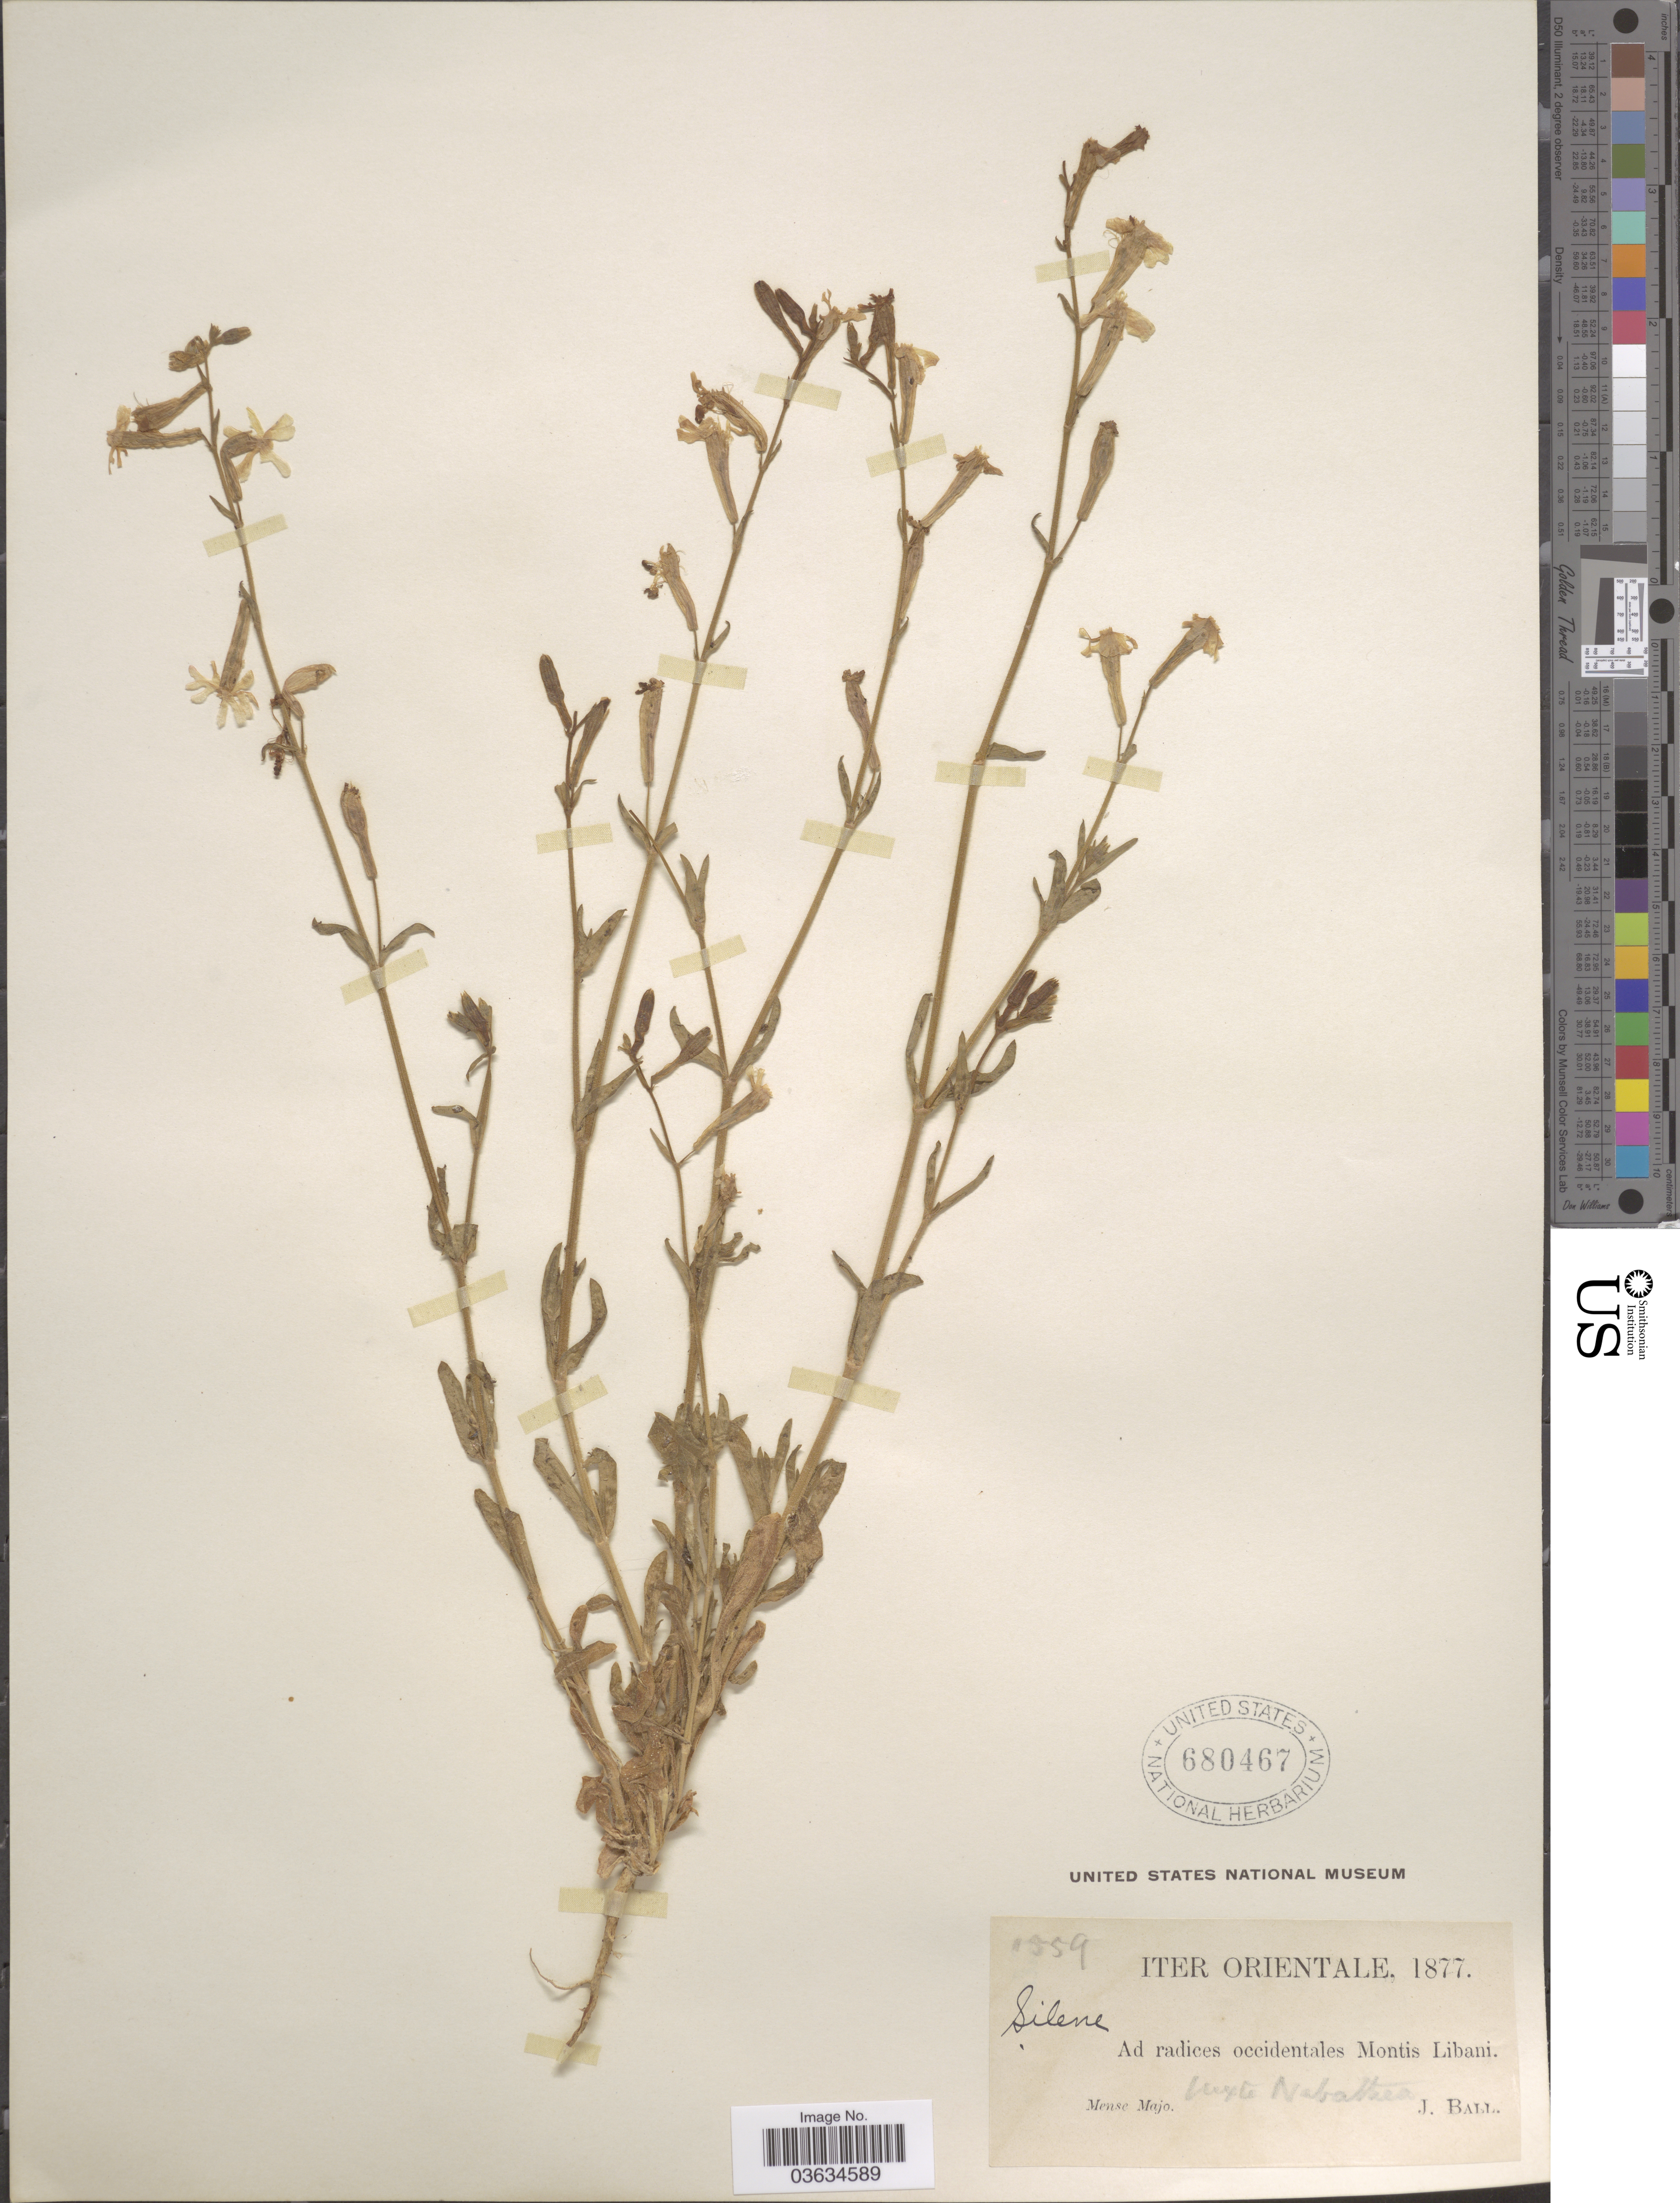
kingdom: Plantae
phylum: Tracheophyta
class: Magnoliopsida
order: Caryophyllales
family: Caryophyllaceae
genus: Silene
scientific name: Silene sp.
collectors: J. Ball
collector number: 559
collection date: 1877-05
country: Lebanon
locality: Iter Orientale. Ad radices occidentales Montis Libani juxta Nabathea.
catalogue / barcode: US 680467